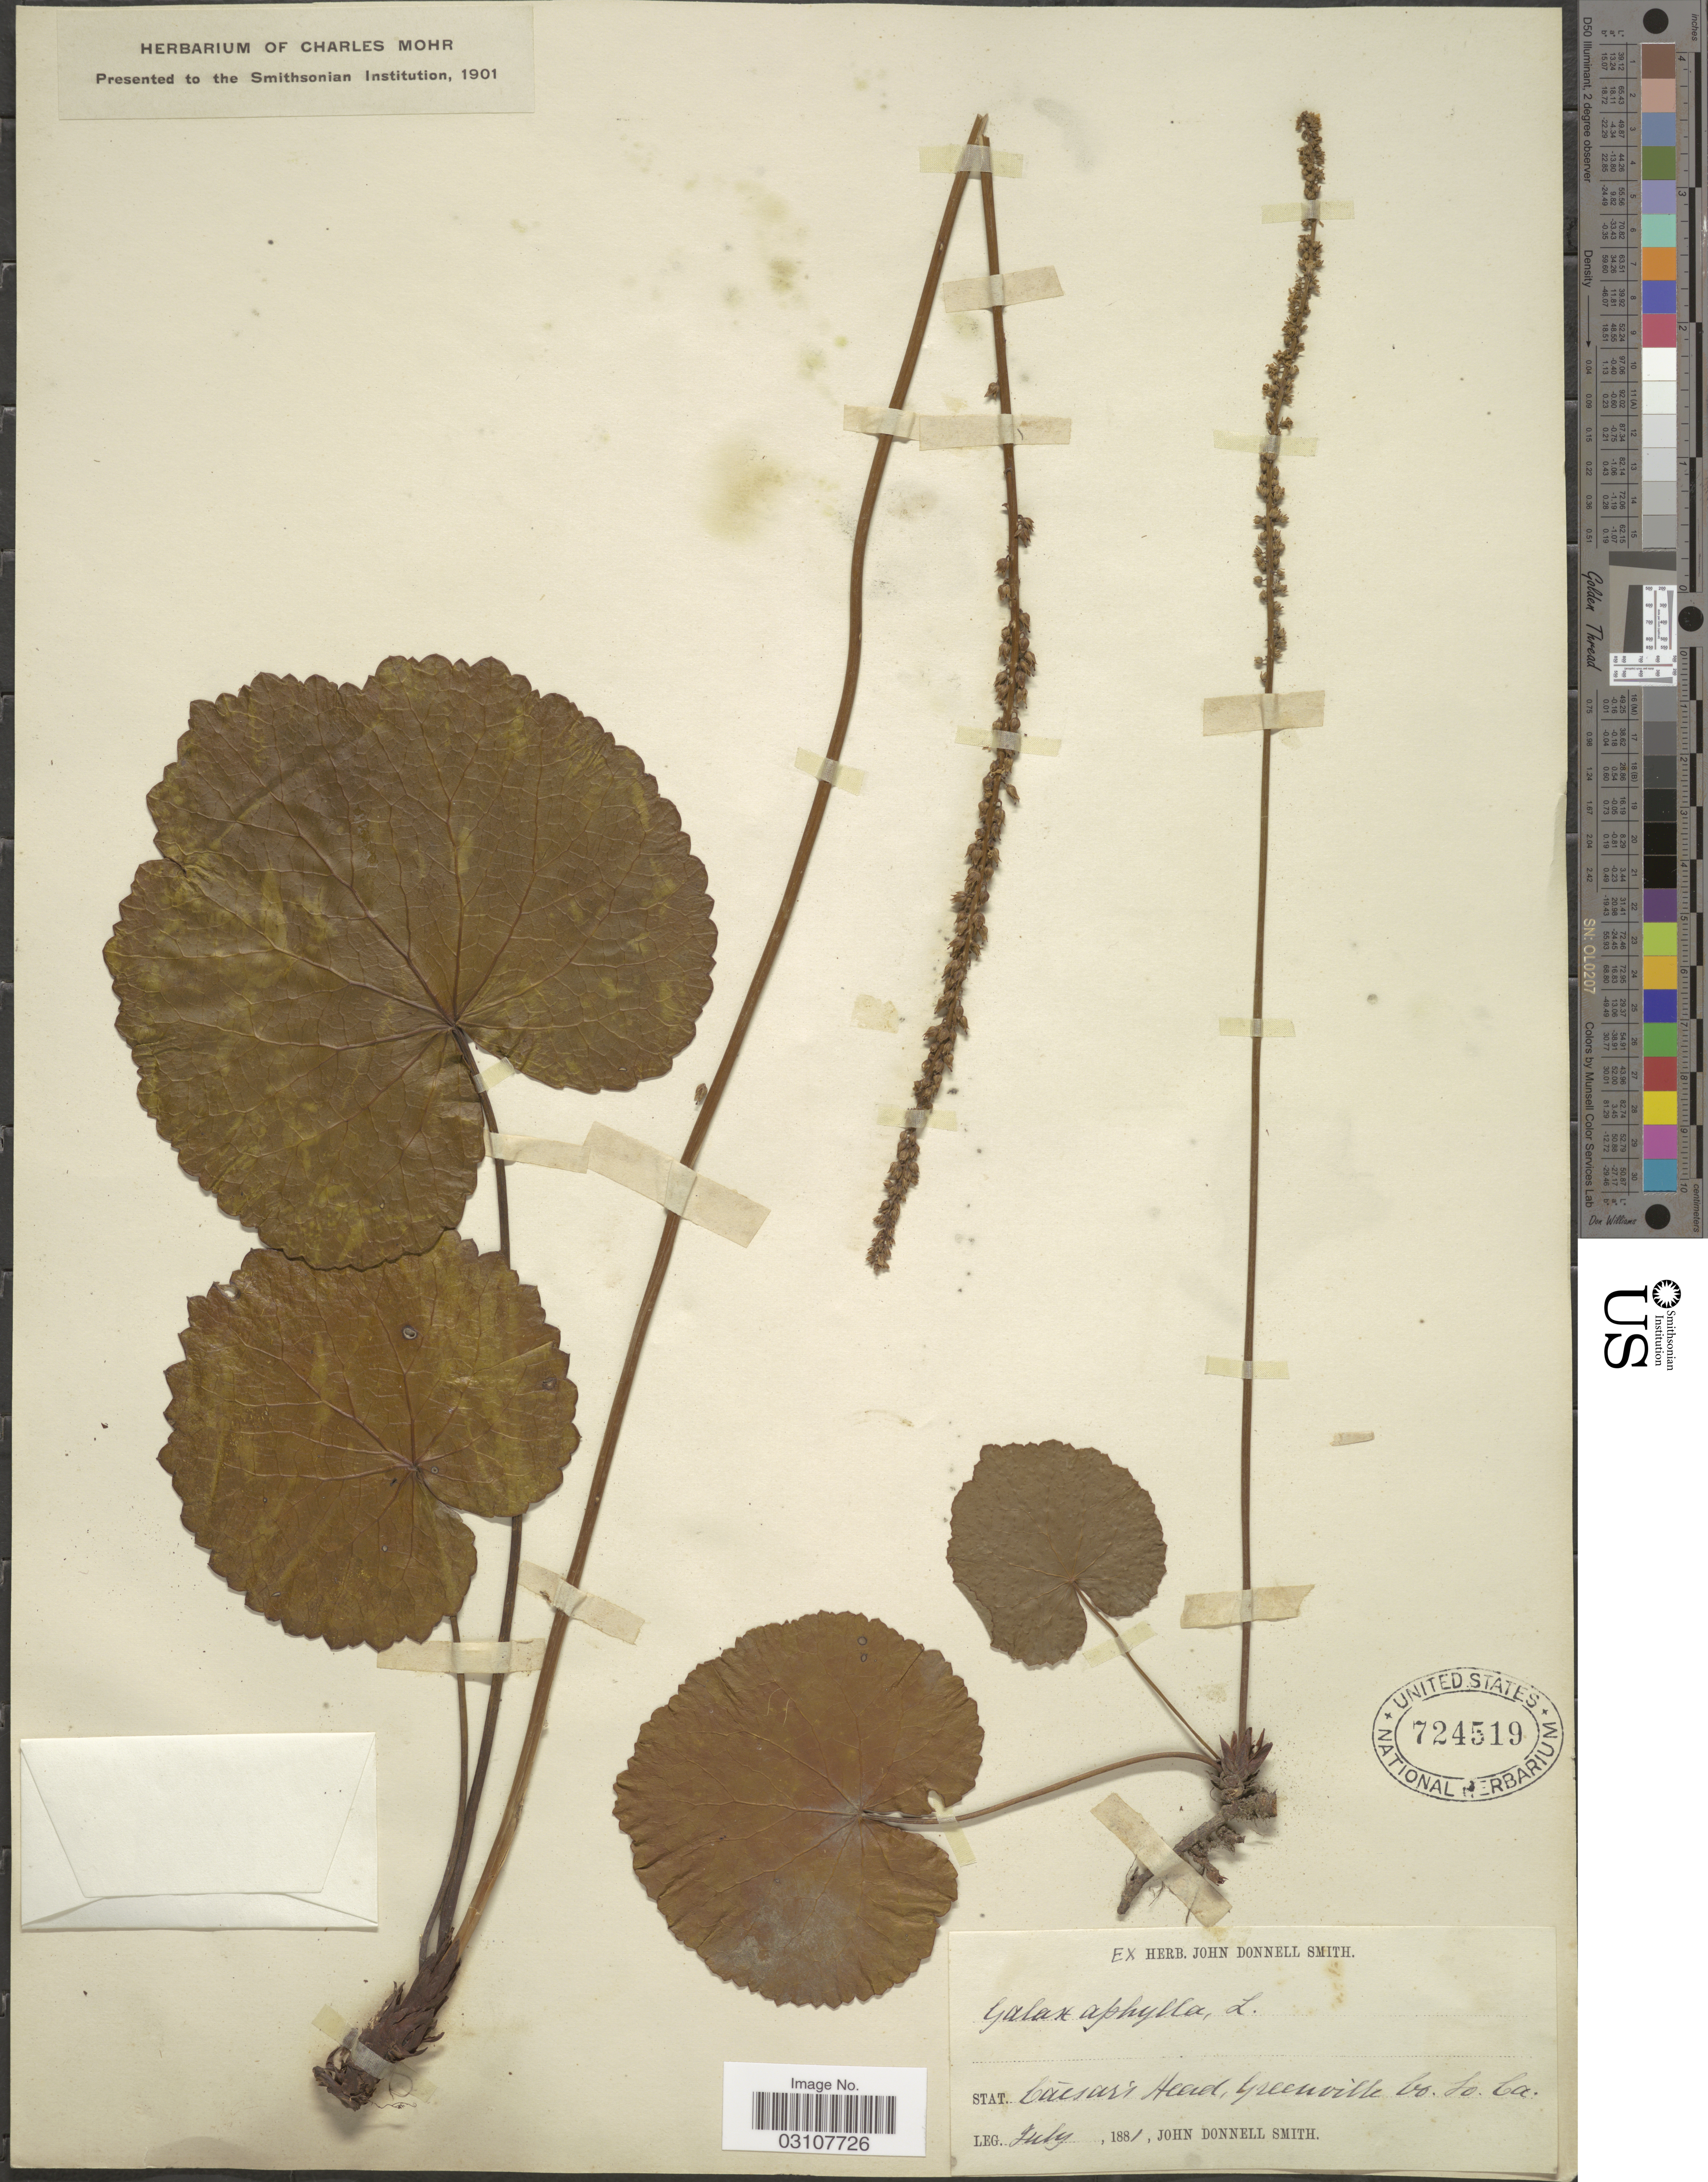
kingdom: Plantae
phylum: Tracheophyta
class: Magnoliopsida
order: Ericales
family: Diapensiaceae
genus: Galax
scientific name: Galax urceolata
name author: (Poir.) Brummitt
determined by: Gaynor, Michelle L., (FLAS), University of Florida (UNITED STATES)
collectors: J. Donnell Smith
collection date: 1881-07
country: United States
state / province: South Carolina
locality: Stat. Cäesar's Head, Greenville Co.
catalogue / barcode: US 724519